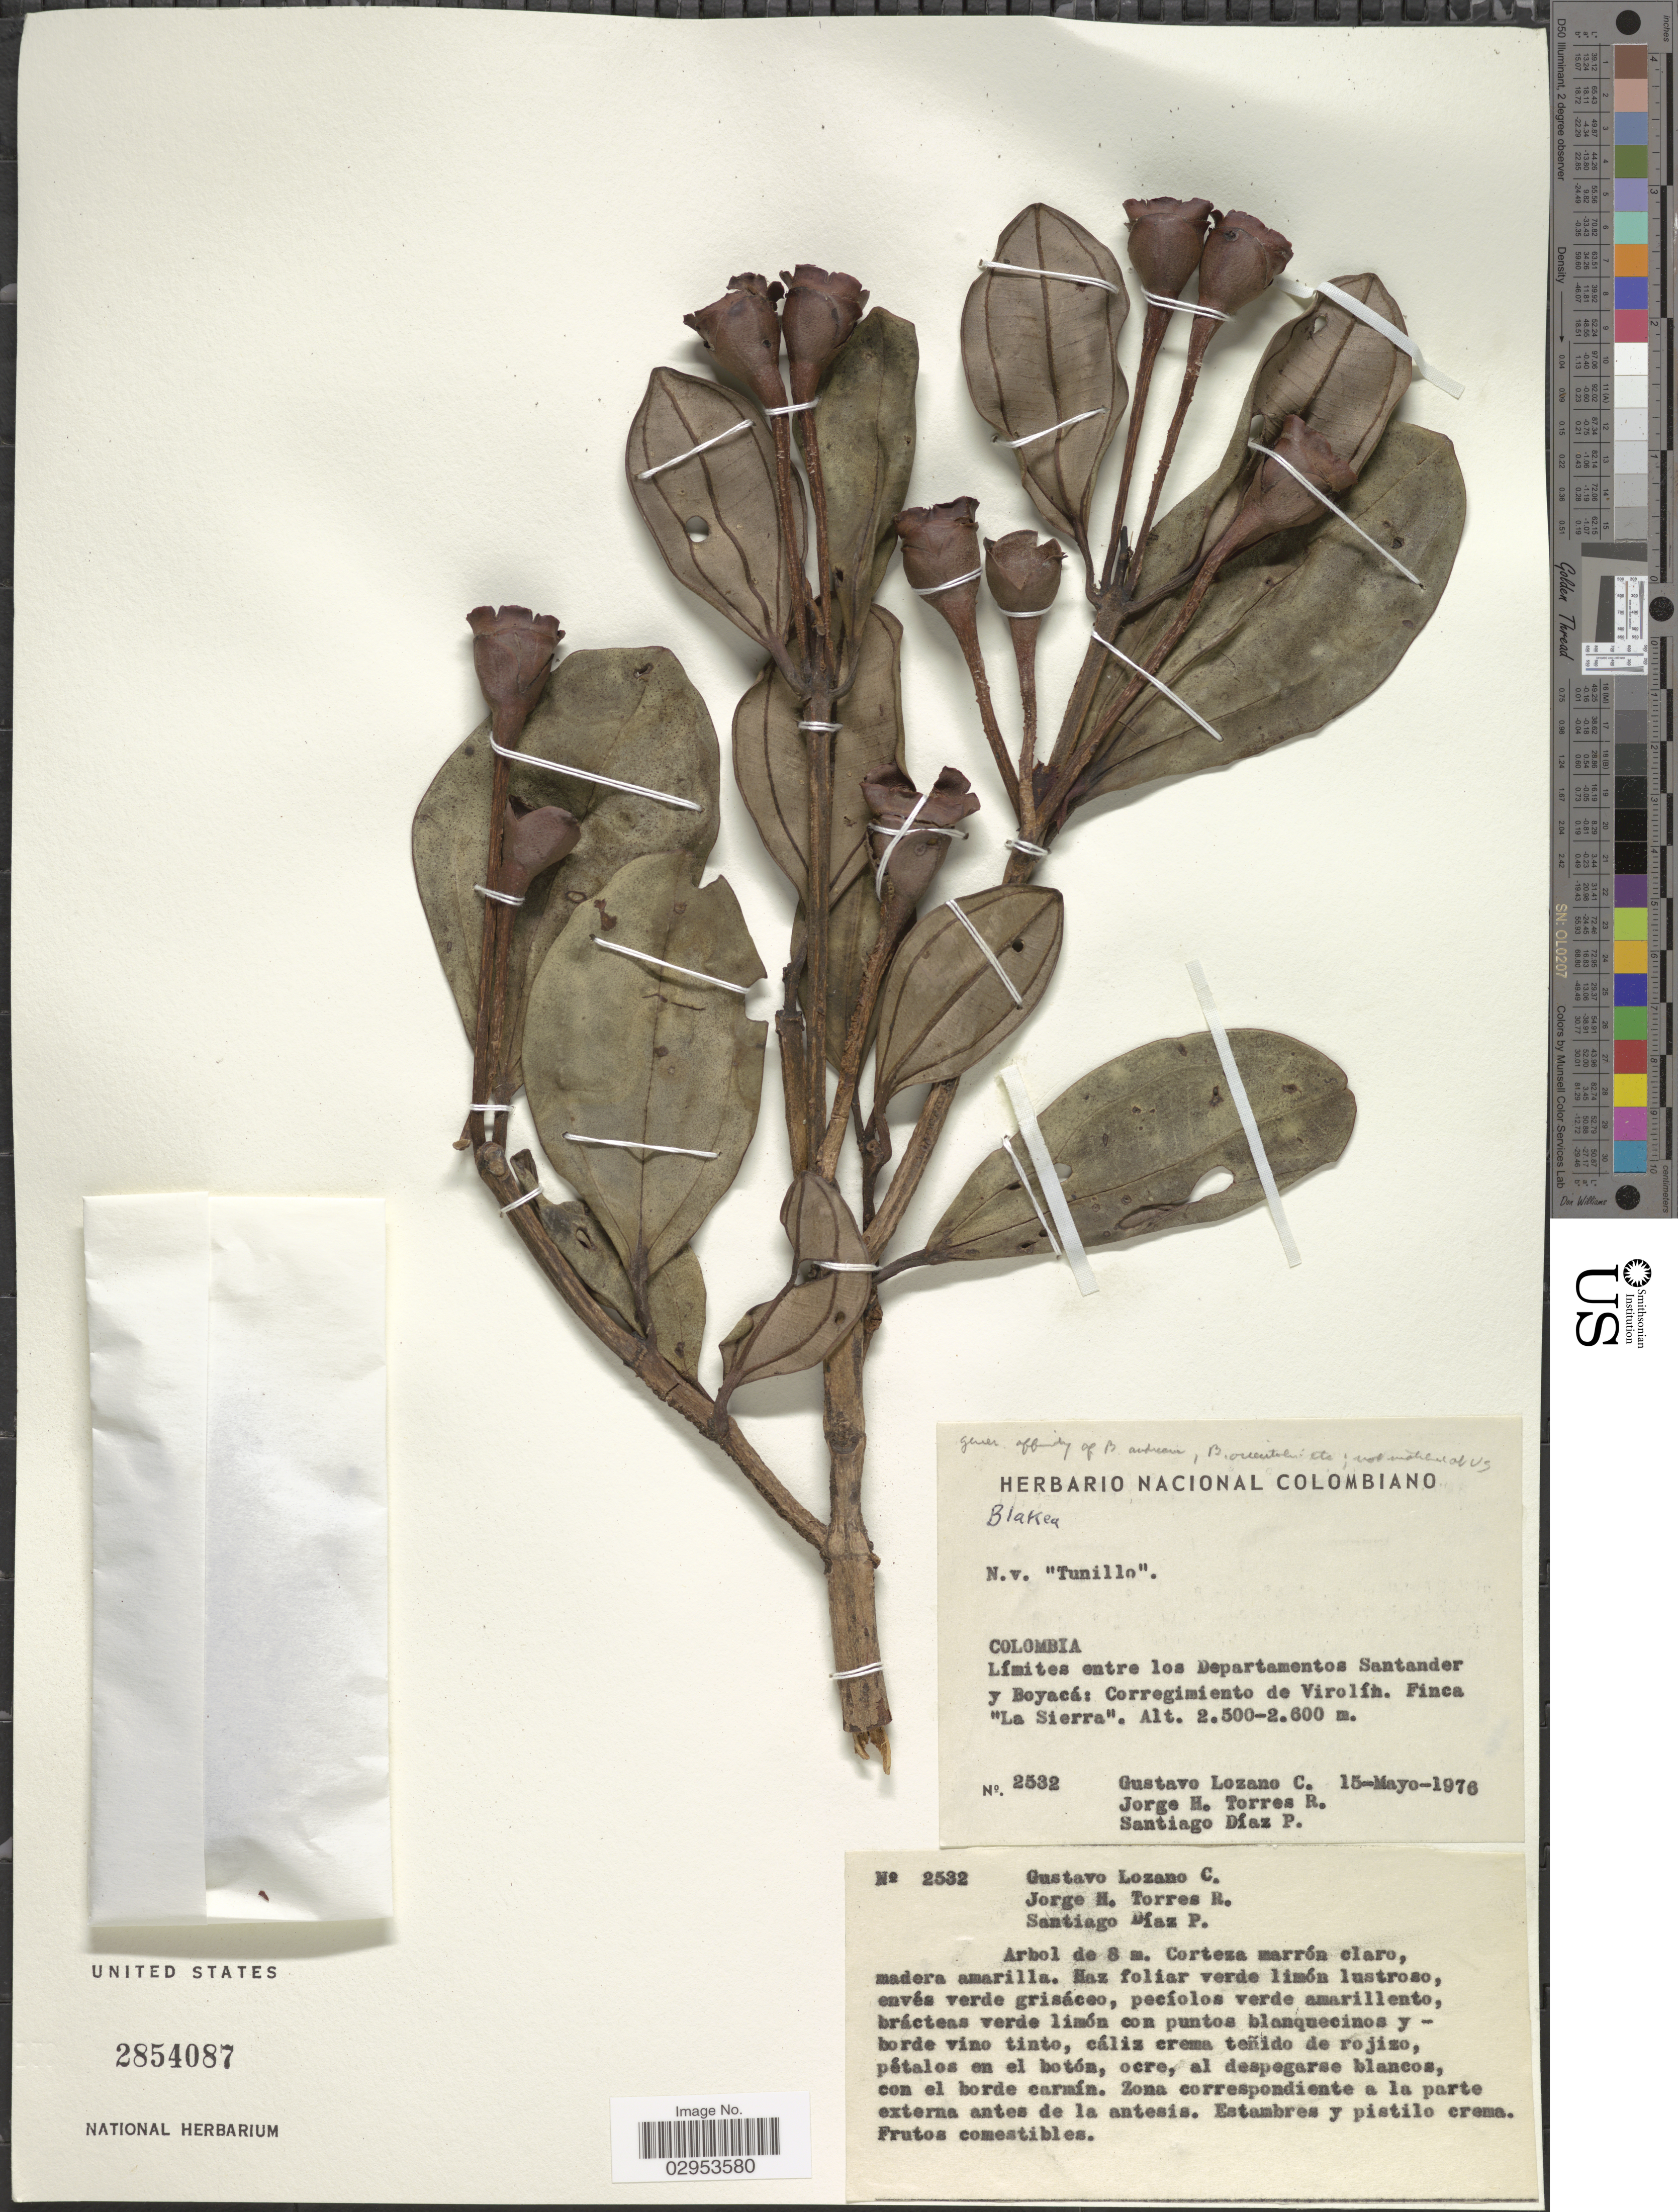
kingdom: Plantae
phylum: Tracheophyta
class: Magnoliopsida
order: Myrtales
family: Melastomataceae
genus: Blakea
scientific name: Blakea sp.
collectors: G. Lozano-Contreras, J. Torres-Romero & S. Diaz P.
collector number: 2532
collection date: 1976-05-15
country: Colombia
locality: Límites entre los Departamentos Santander y Boyacá: Corregimiento de Virolín. Finca "La Sierra".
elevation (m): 2500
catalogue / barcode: US 2854087